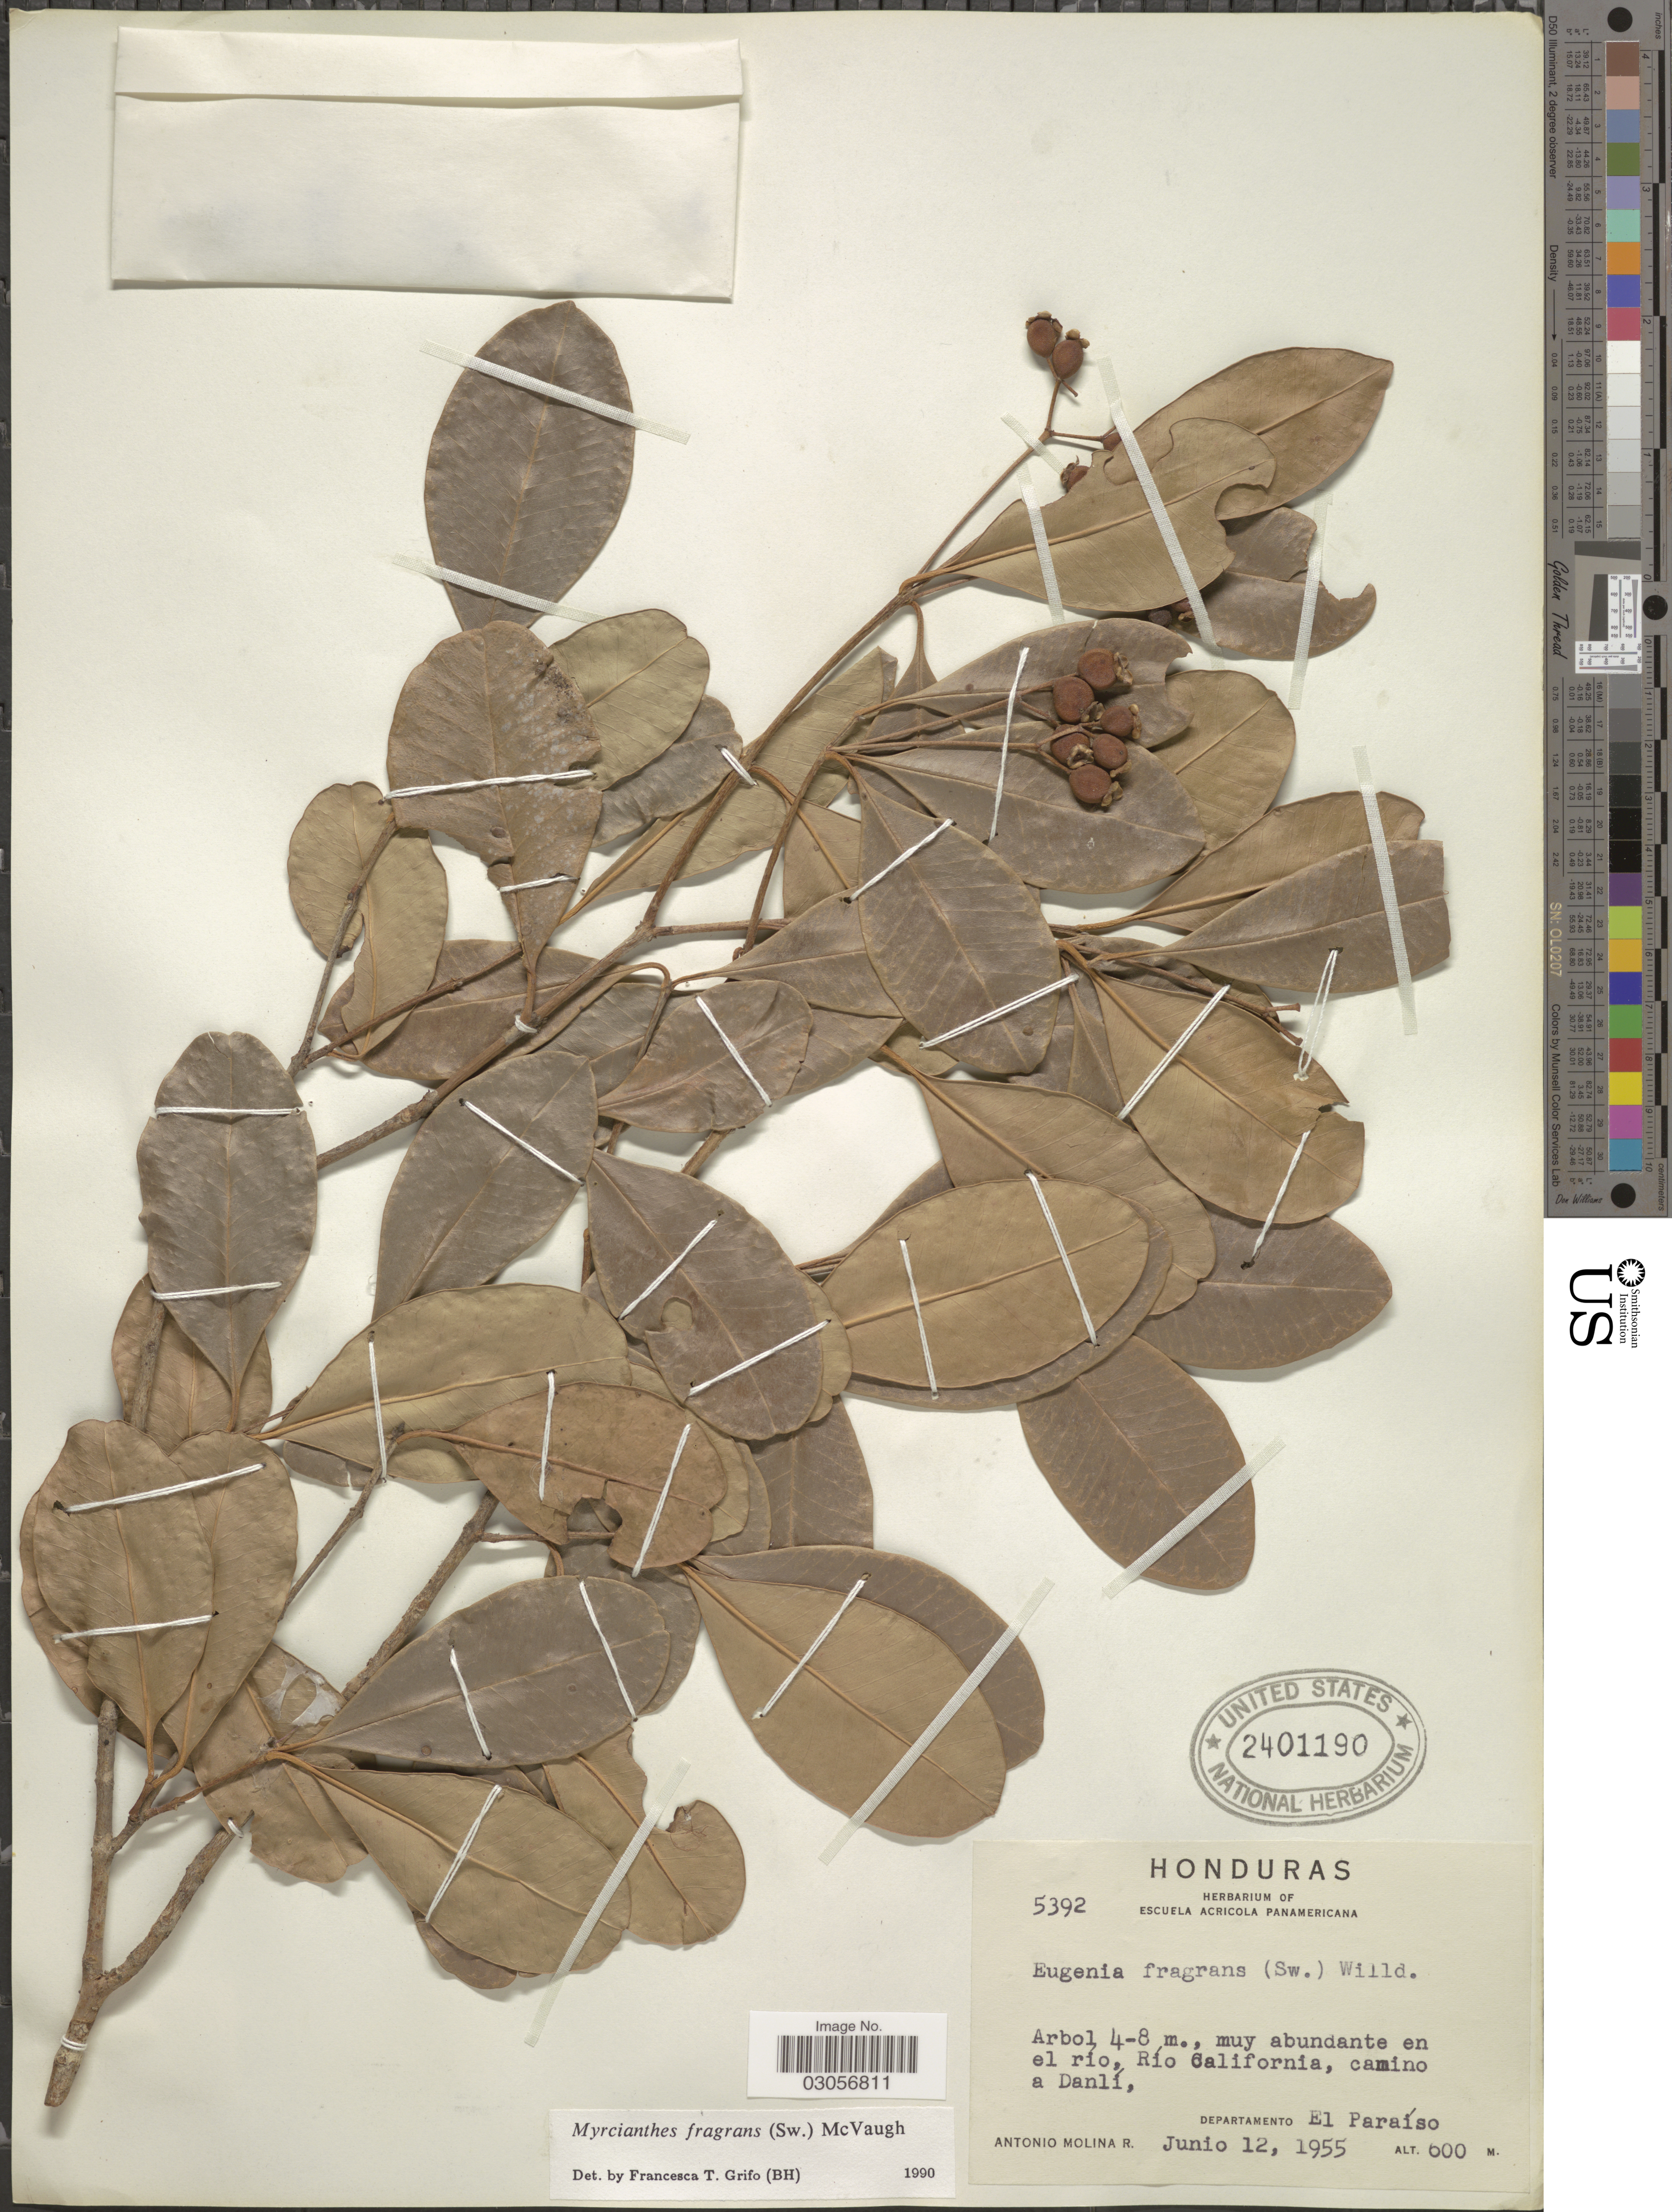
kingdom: Plantae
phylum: Tracheophyta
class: Magnoliopsida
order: Myrtales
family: Myrtaceae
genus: Myrcianthes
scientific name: Myrcianthes fragrans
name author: (Sw.) McVaugh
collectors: A. Molina R.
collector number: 5392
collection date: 1955-06-12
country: Honduras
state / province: El Paraíso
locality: Muy abundante en el rio, Río California, camino a Danlí, Departamento El Paraíso.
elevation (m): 600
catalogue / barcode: US 2401190